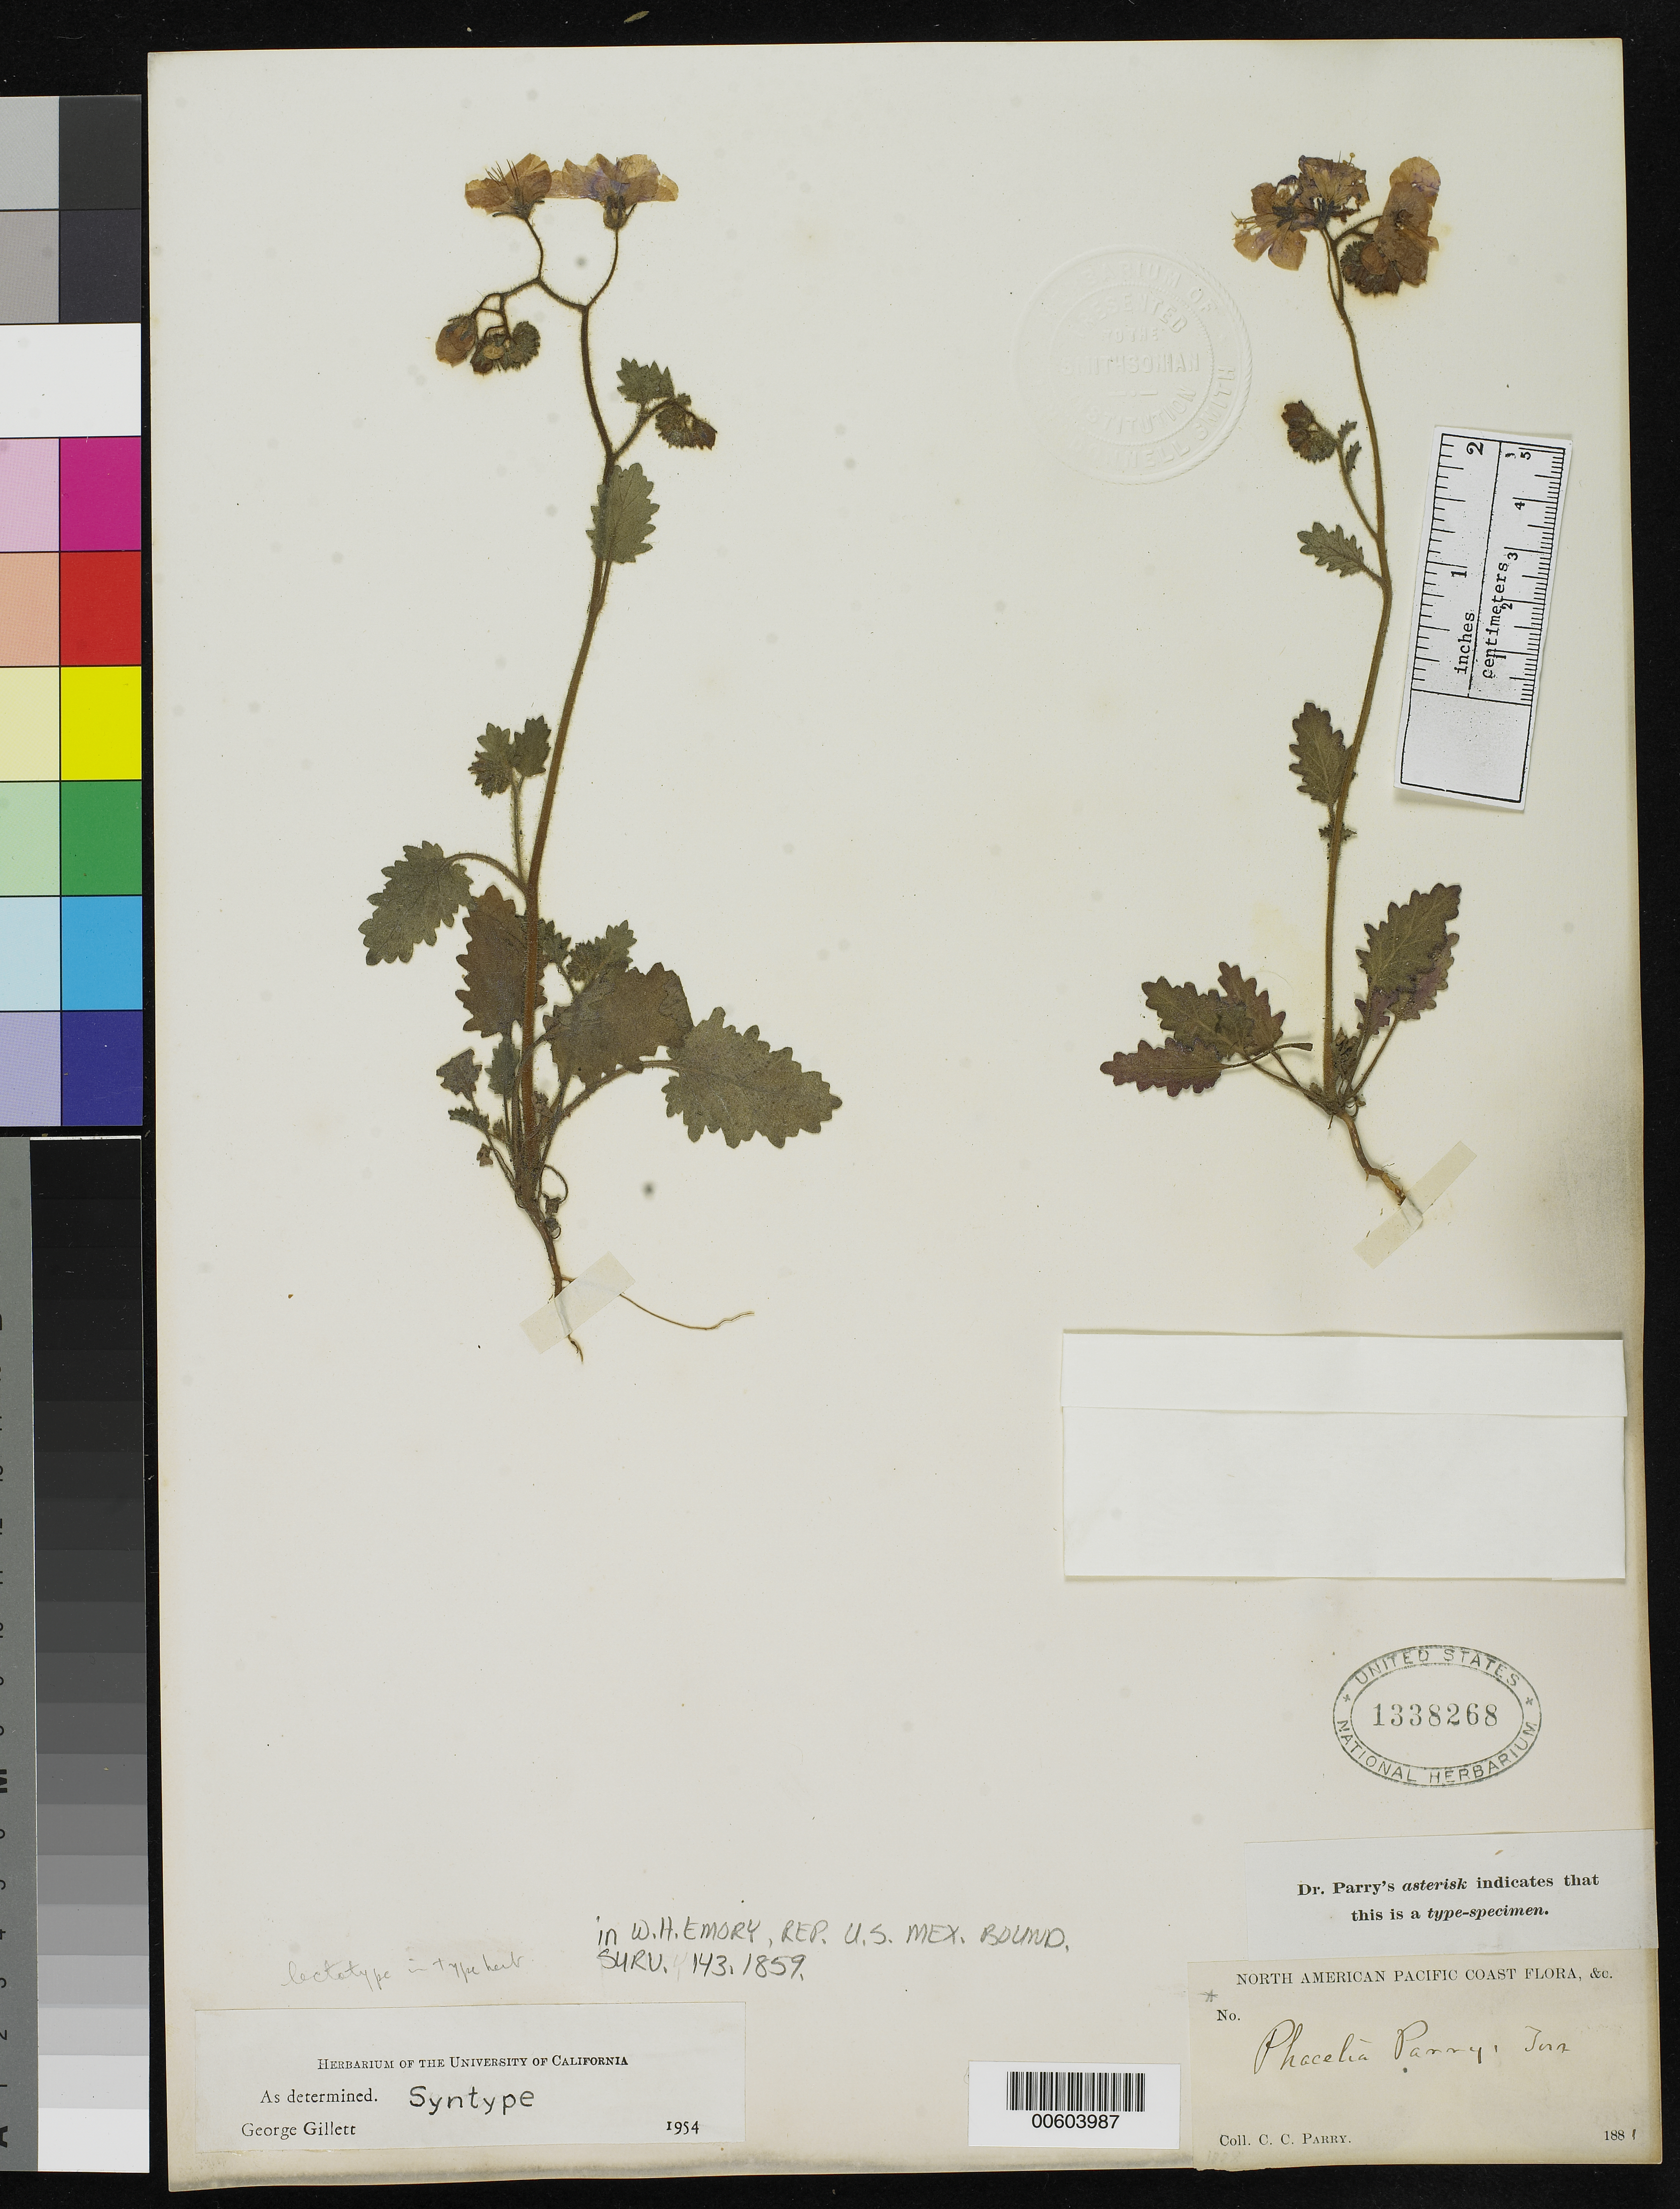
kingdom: Plantae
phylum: Tracheophyta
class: Magnoliopsida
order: Boraginales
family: Hydrophyllaceae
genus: Phacelia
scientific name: Phacelia parryi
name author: Torr. in Emory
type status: Syntype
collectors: C. C. Parry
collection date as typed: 1881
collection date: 1881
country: United States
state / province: California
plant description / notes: "Dr. Parry's asterisk indicates that this is a type-specimen". Annotated as syntype by G. Gillett (1954) but dubiously a type, as name was published in 1859 and the collection date on label is 1881!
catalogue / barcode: US 1338268